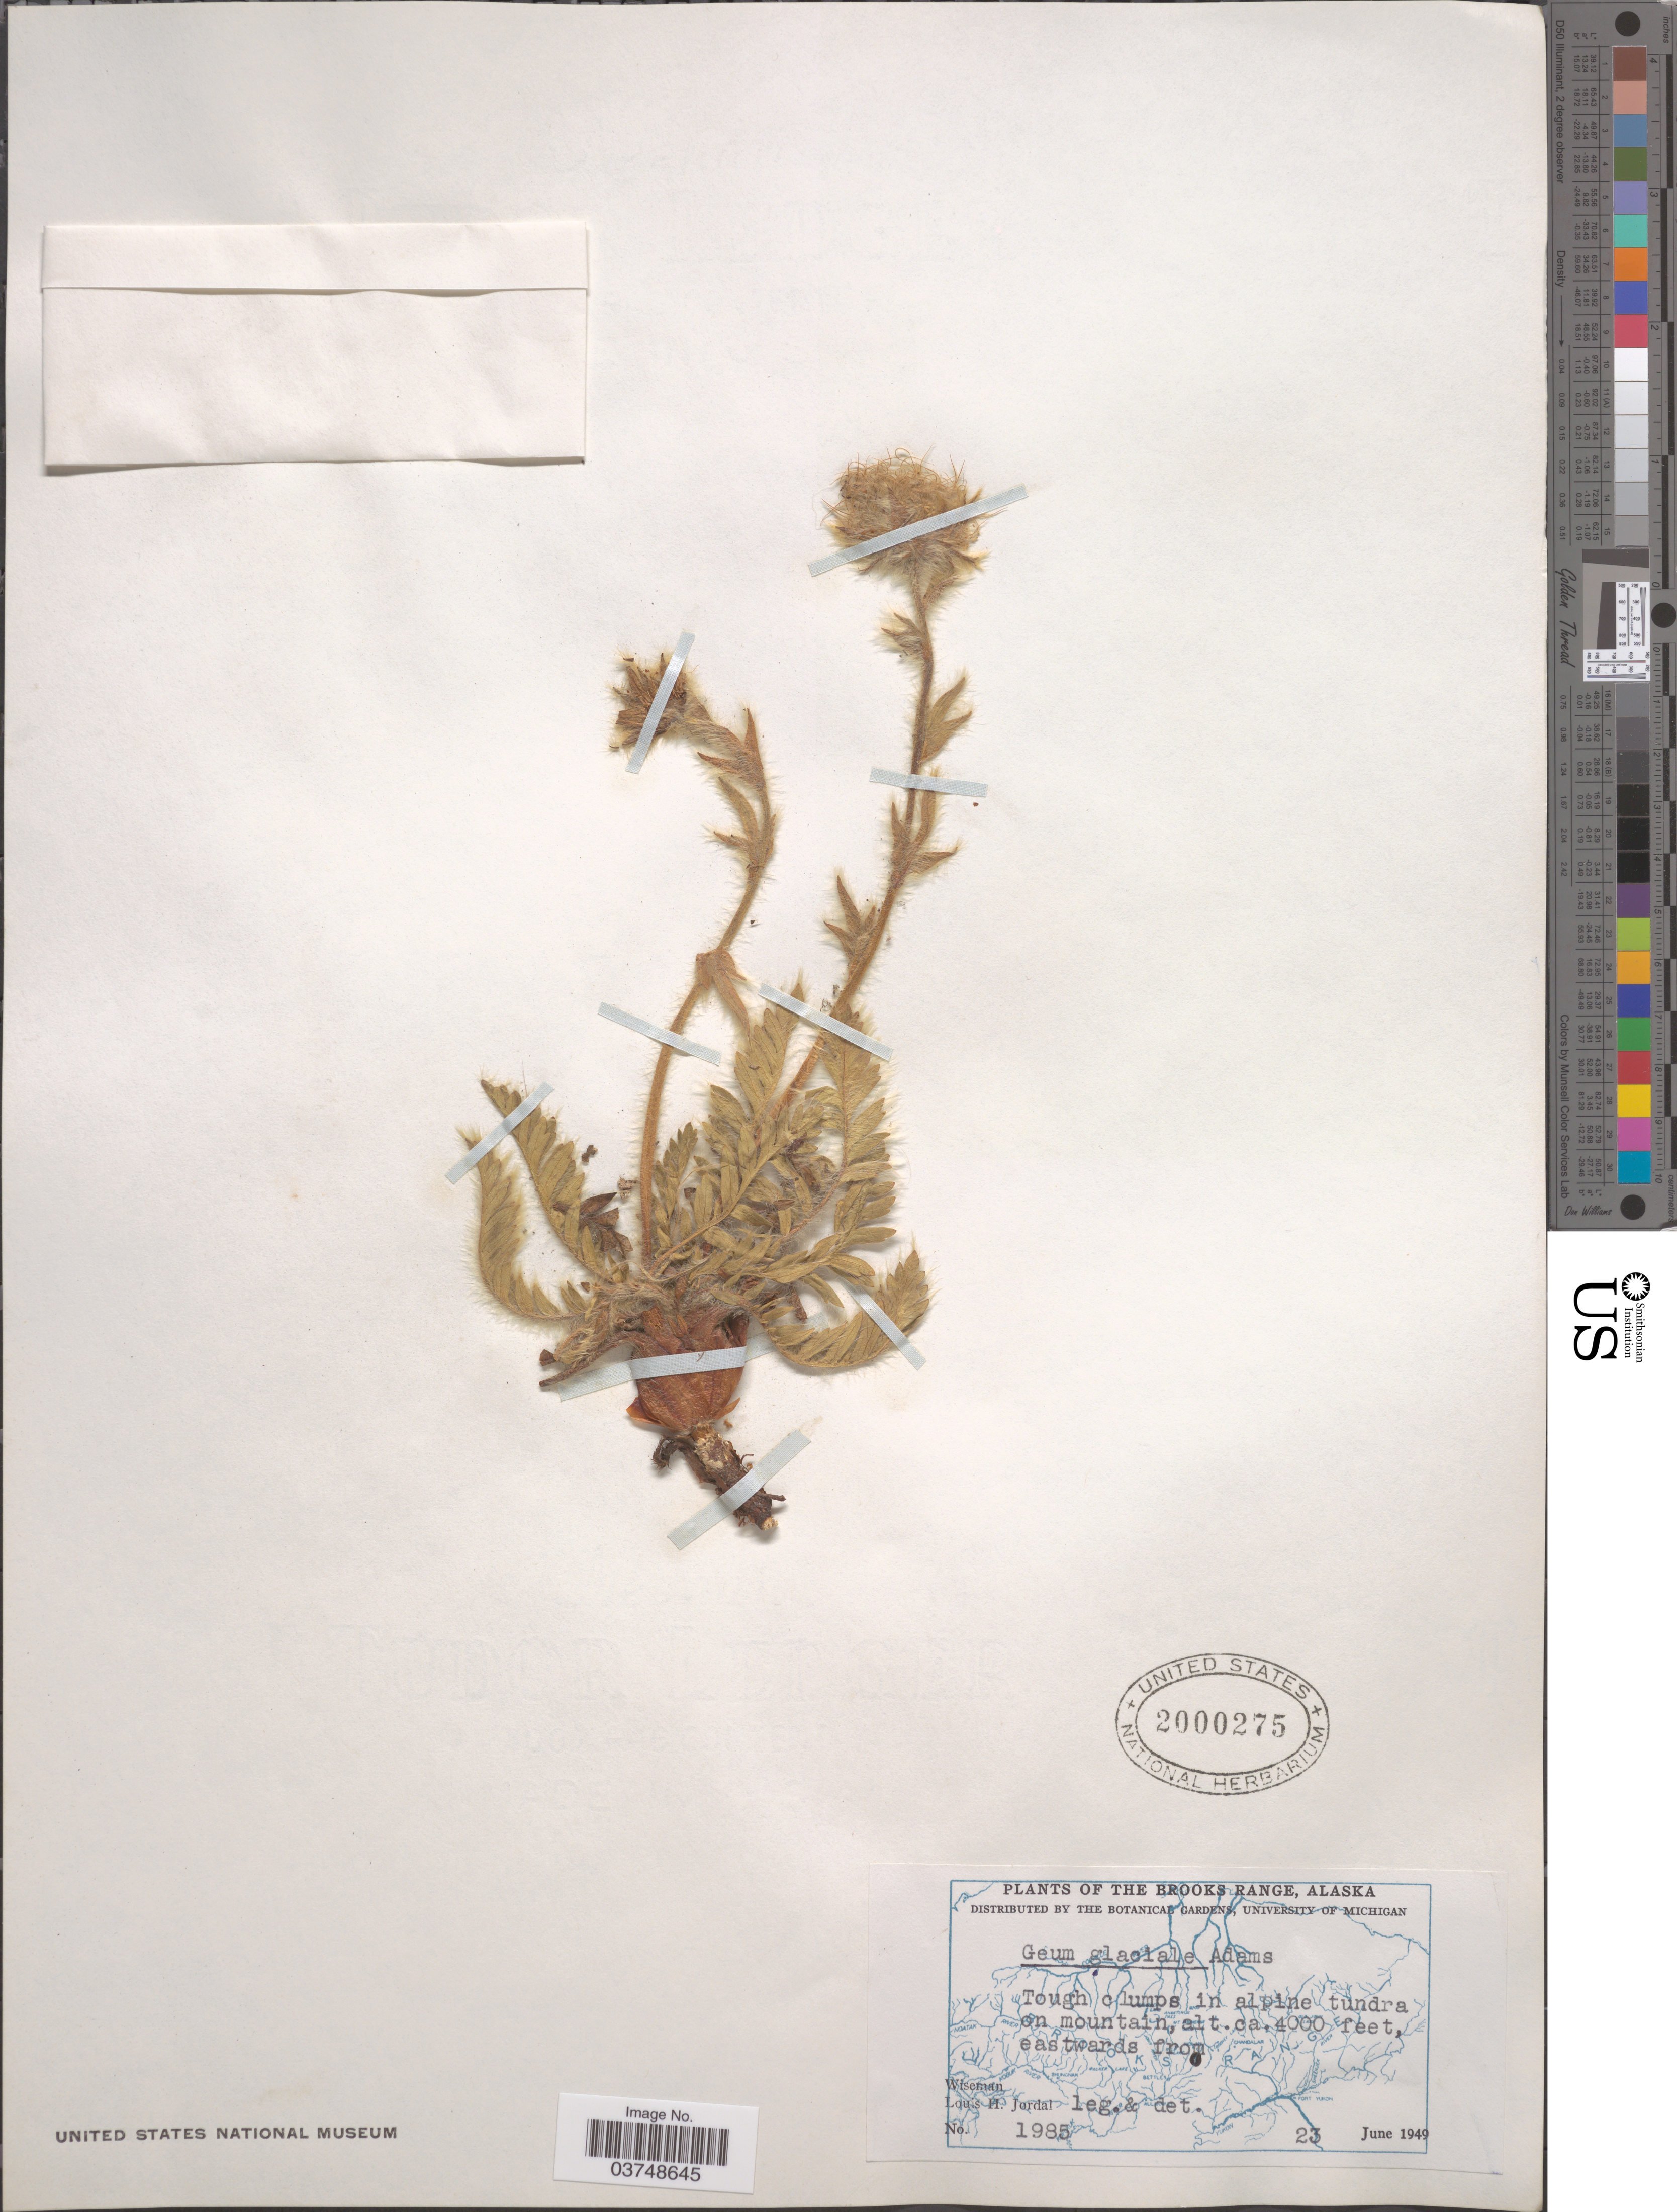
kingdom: Plantae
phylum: Tracheophyta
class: Magnoliopsida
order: Rosales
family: Rosaceae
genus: Geum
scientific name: Geum glaciale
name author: Adams ex Fisch.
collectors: L. Jordal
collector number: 1985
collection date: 1949-06-23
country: United States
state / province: Alaska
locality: Brooks Range. Eastwards from Wiseman.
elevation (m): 1219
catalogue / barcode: US 2000275